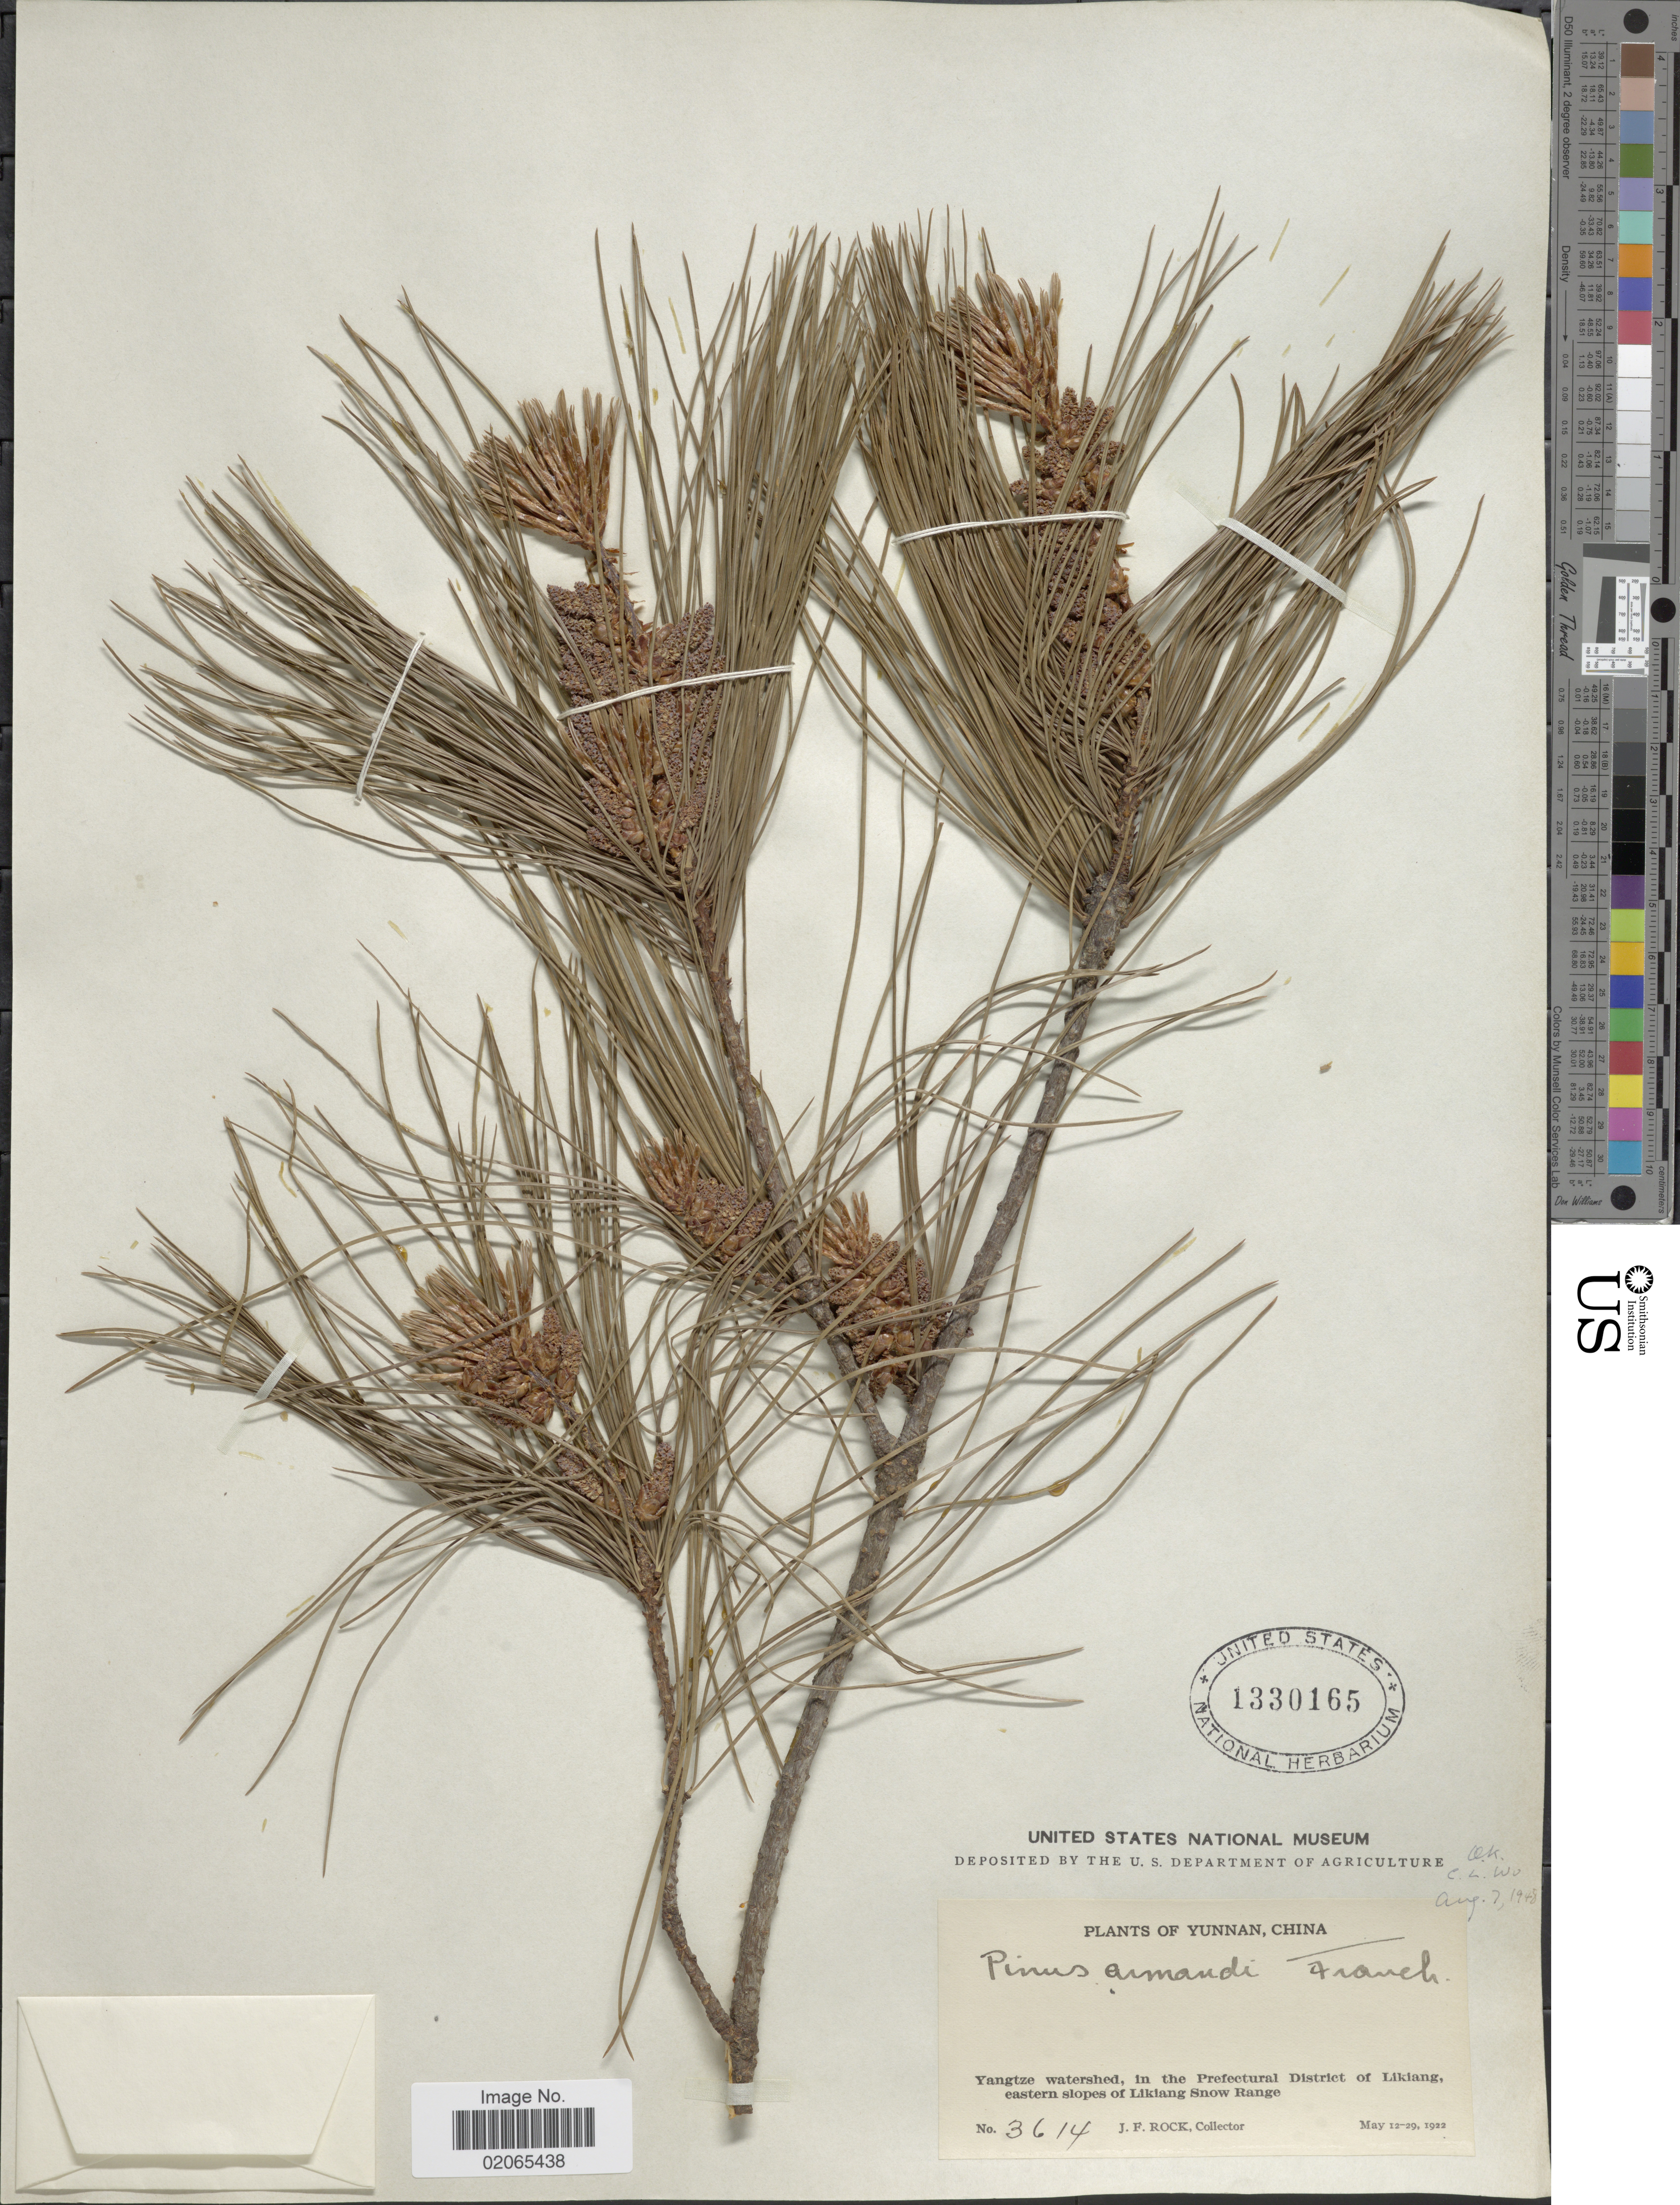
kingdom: Plantae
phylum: Tracheophyta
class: Pinopsida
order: Pinales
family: Pinaceae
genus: Pinus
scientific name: Pinus armandii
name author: Franch.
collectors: J. Rock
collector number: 3614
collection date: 1922-05-12/1922-05-29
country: China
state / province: Yunnan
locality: Yangtze watershed, Prefectural District of Likiang, eastern slopes of Likiang Snow Range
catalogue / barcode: US 130165